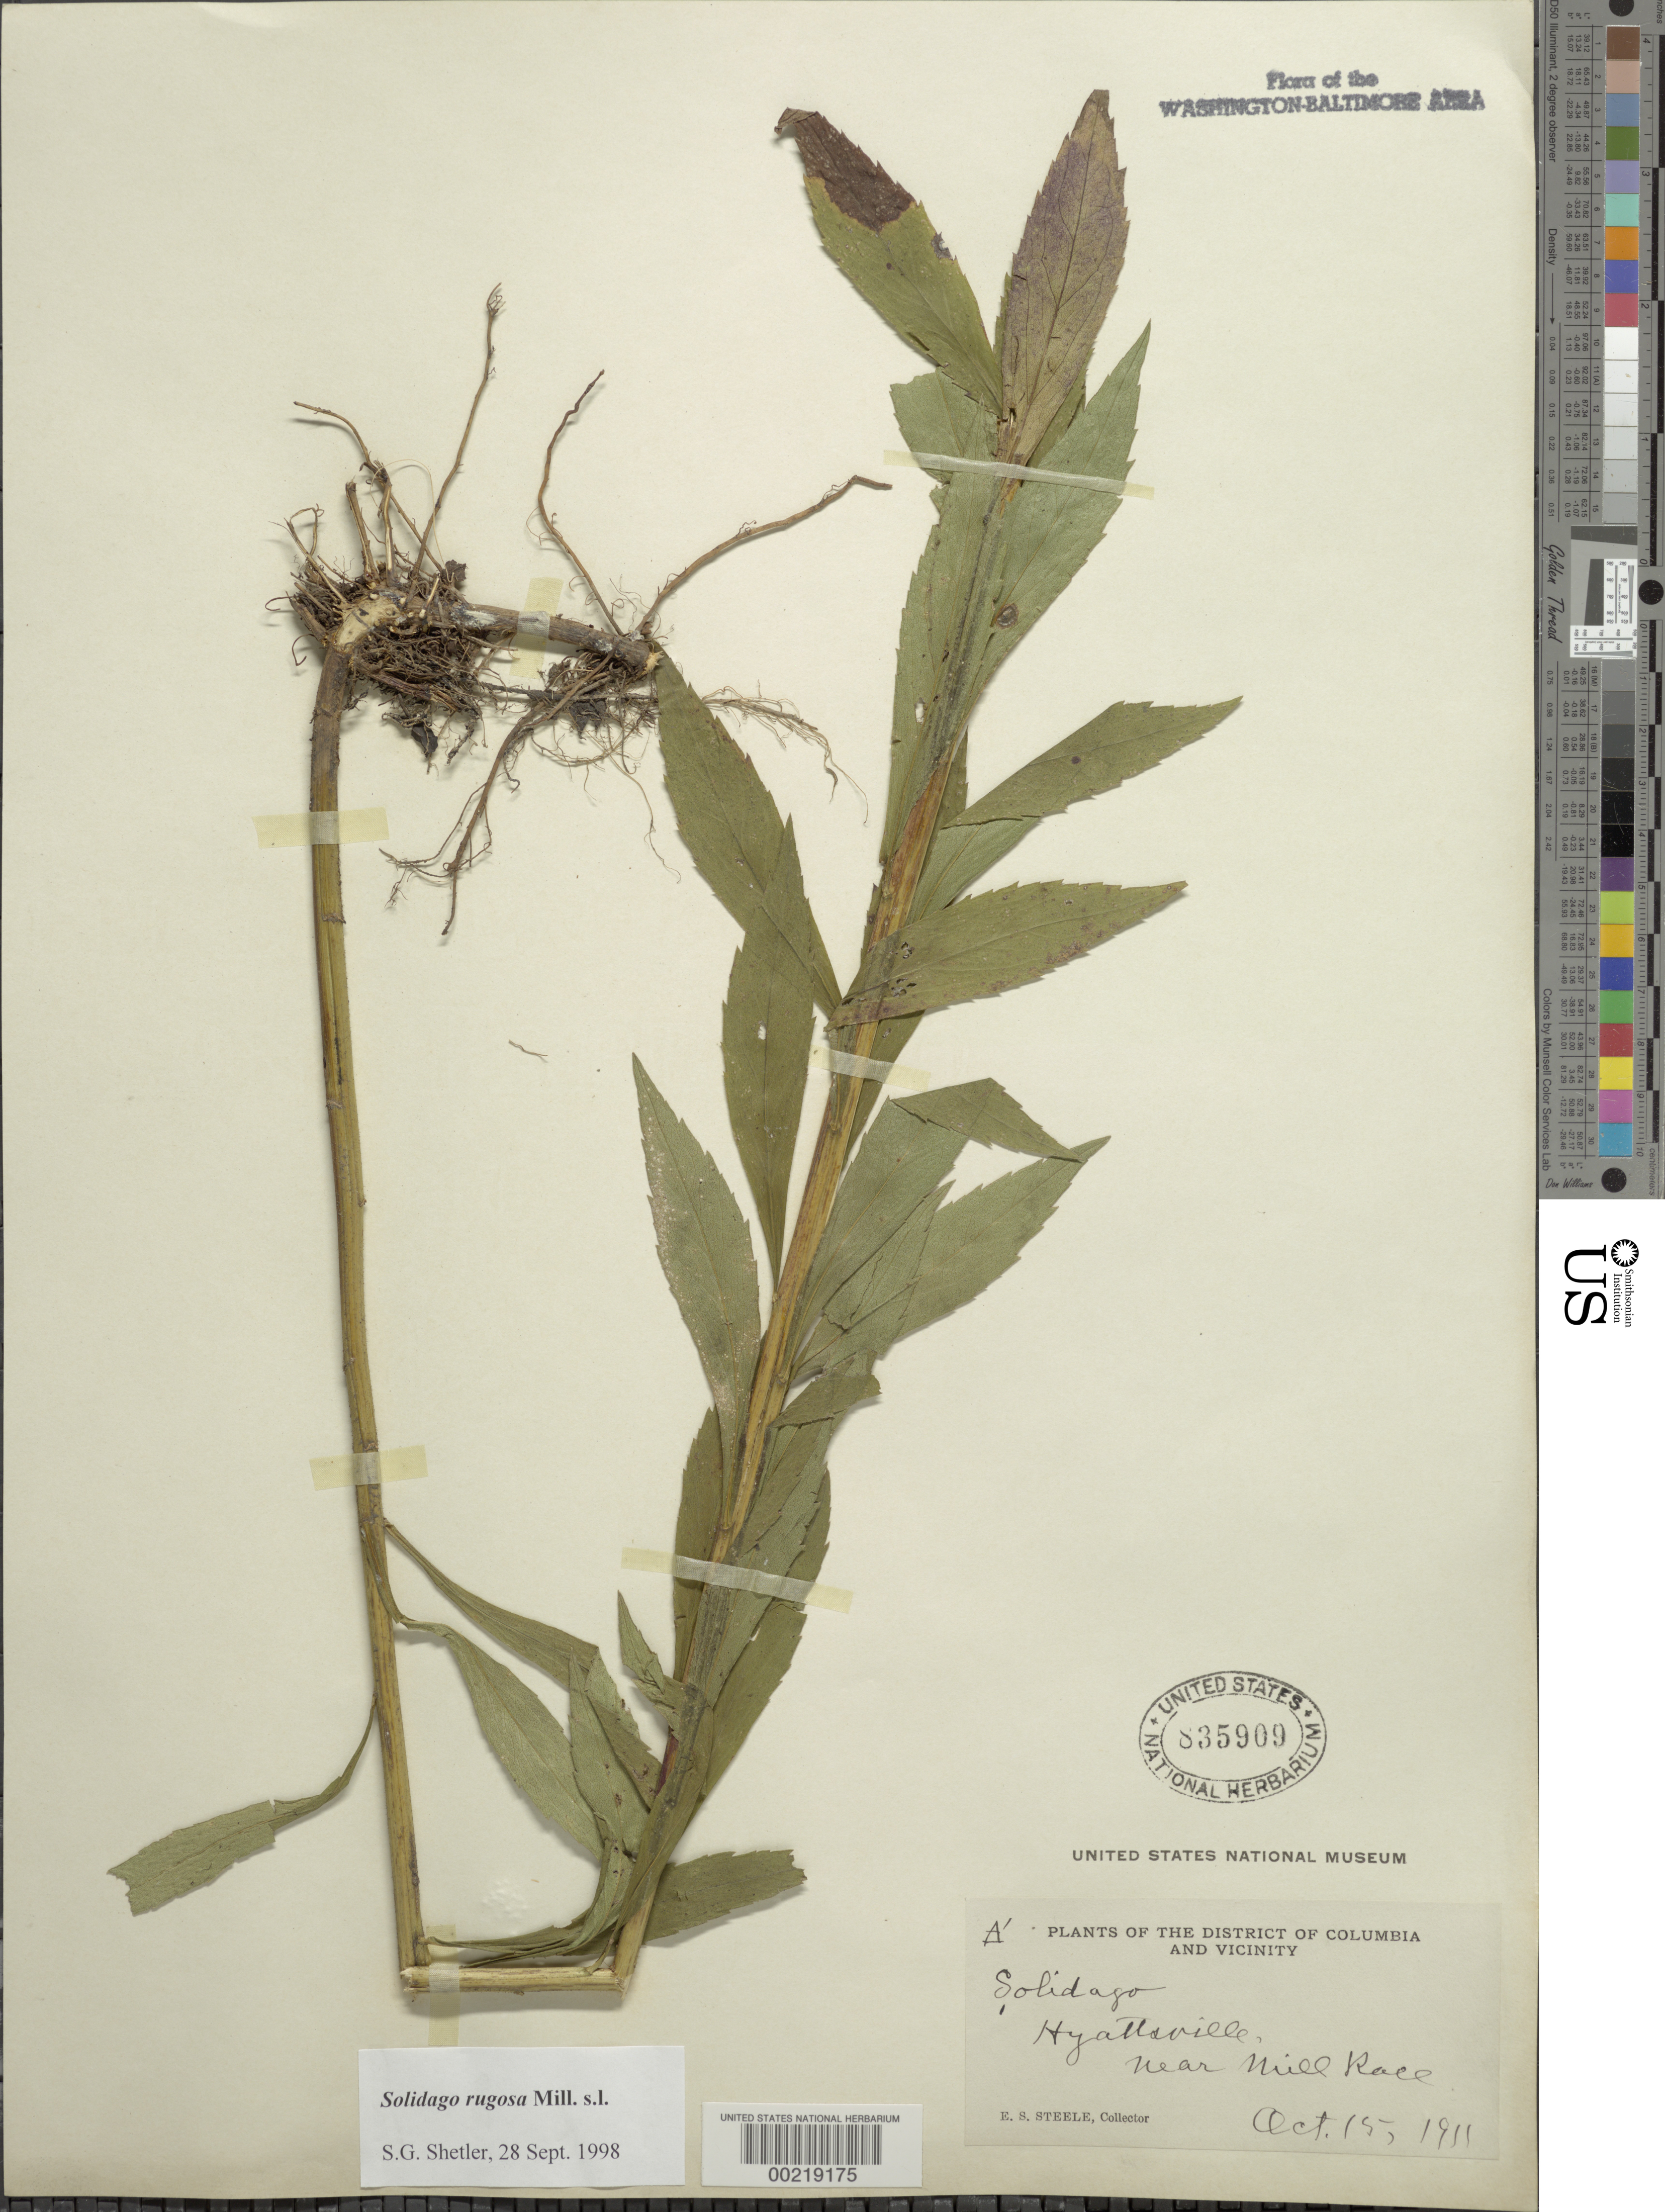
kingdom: Plantae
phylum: Tracheophyta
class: Magnoliopsida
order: Asterales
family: Asteraceae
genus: Solidago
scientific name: Solidago rugosa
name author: Mill.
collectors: E. Steele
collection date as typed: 15 Oct 1911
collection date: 1911-10-15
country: United States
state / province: Maryland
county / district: Prince George's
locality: Hyattsville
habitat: Near mill race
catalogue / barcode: US 835909